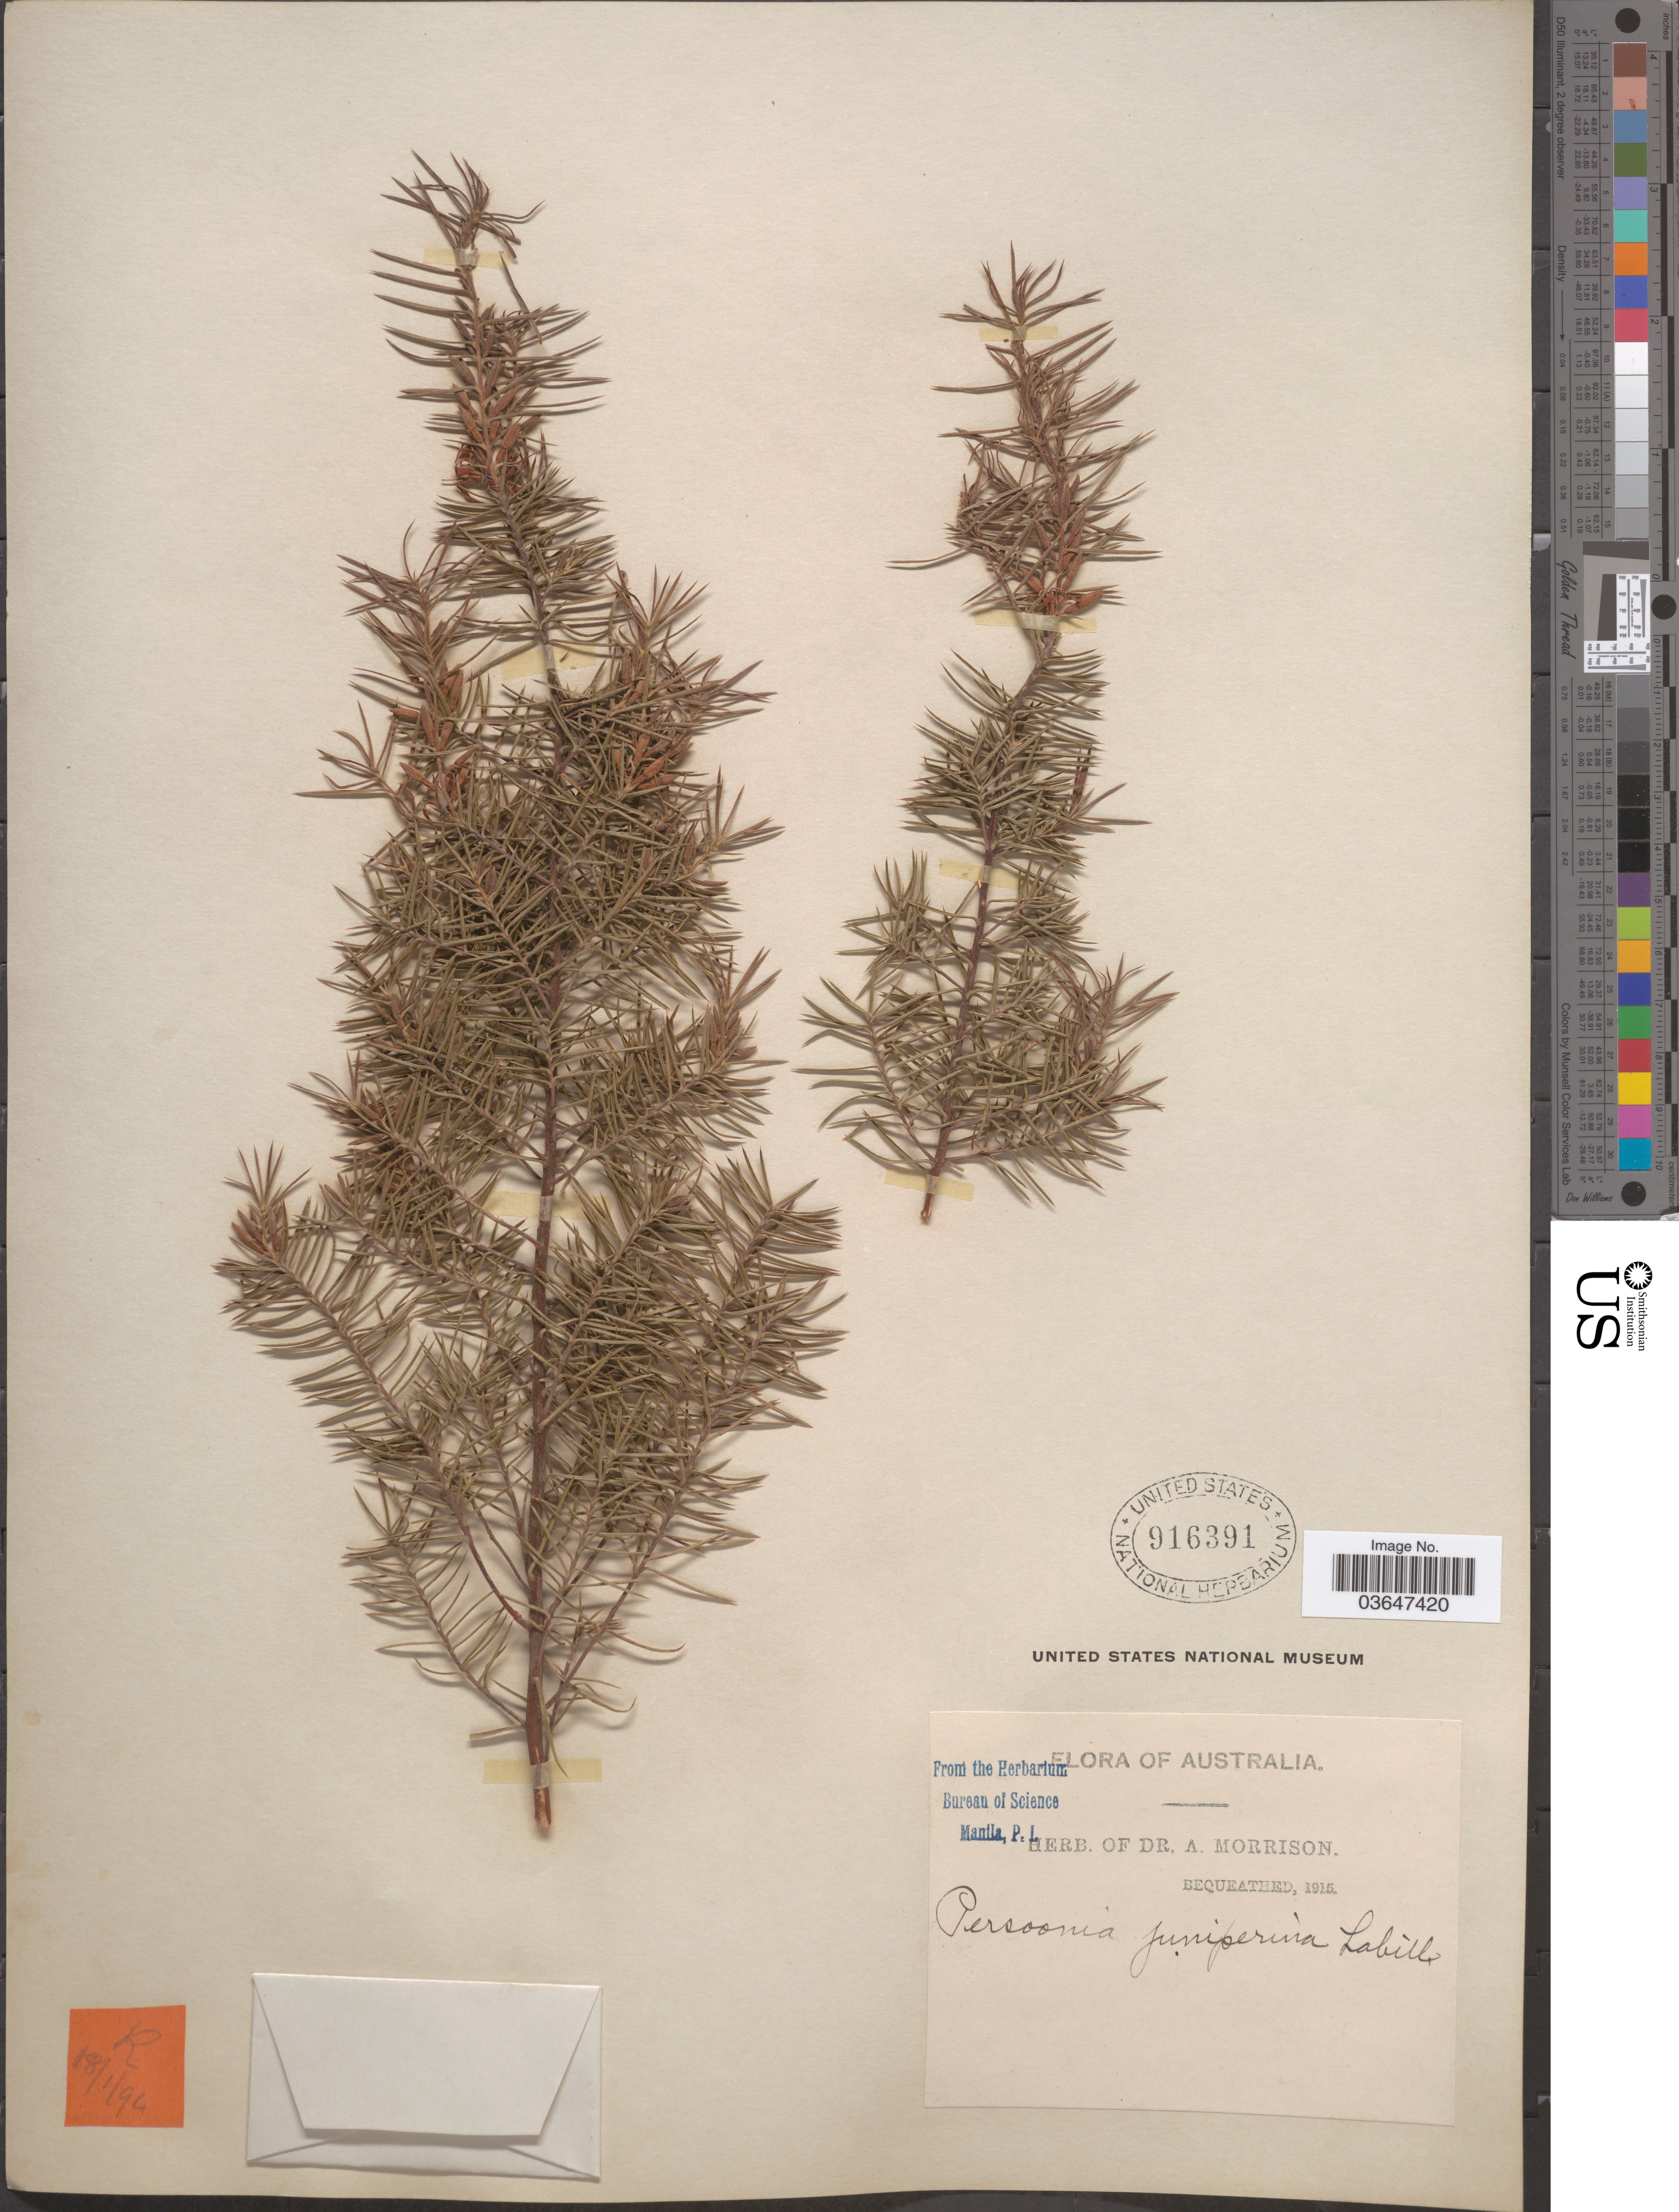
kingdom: Plantae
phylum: Tracheophyta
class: Magnoliopsida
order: Proteales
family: Proteaceae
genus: Persoonia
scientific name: Persoonia juniperina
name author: Labill.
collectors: ex herb. Dr. A. Morrison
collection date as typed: Transcribed d/m/y: 18/1/96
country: Australia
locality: R. [unsure placement]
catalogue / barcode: US 916391